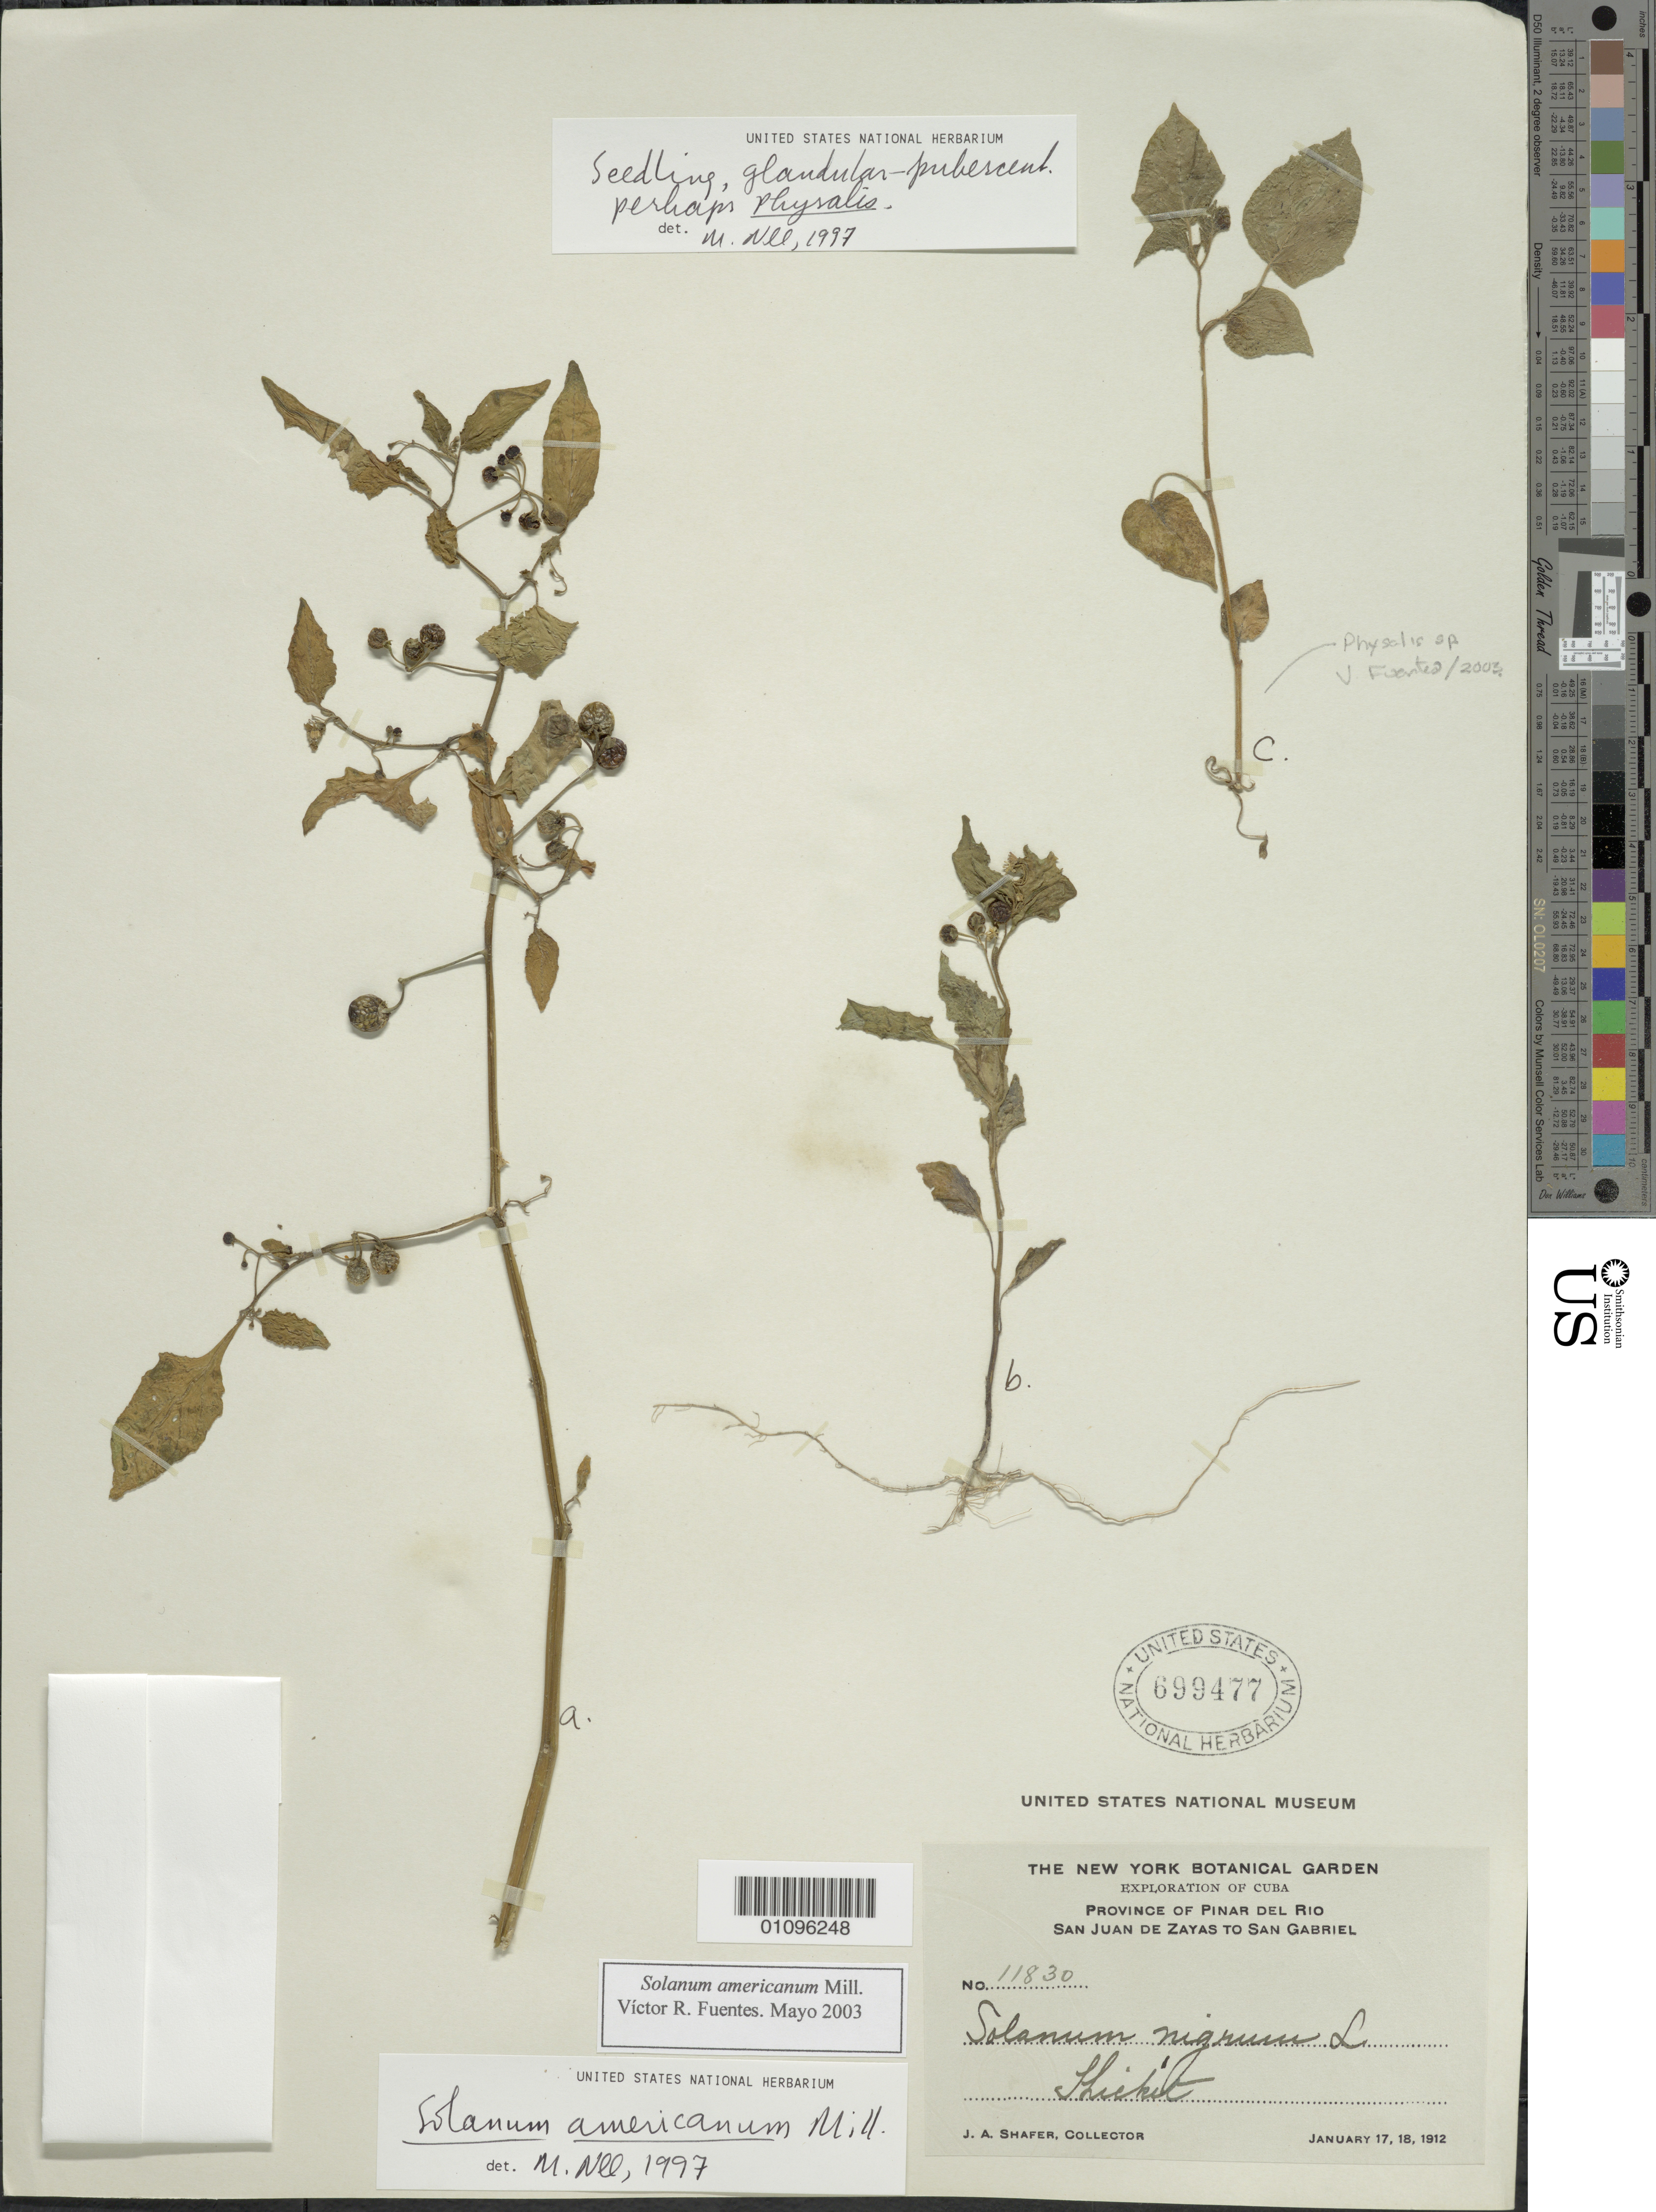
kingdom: Plantae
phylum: Tracheophyta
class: Magnoliopsida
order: Solanales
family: Solanaceae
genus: Solanum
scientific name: Solanum americanum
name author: Mill.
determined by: Fuentes, V. R.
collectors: J. A. Shafer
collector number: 11830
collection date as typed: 17 Jan 1912 to 18 Jan 1912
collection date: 1912-01-17/1912-01-18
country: Cuba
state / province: Pinar del Río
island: Cuba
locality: San Juan de Zayas to San Gabriel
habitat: Thicket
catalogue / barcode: US 699477